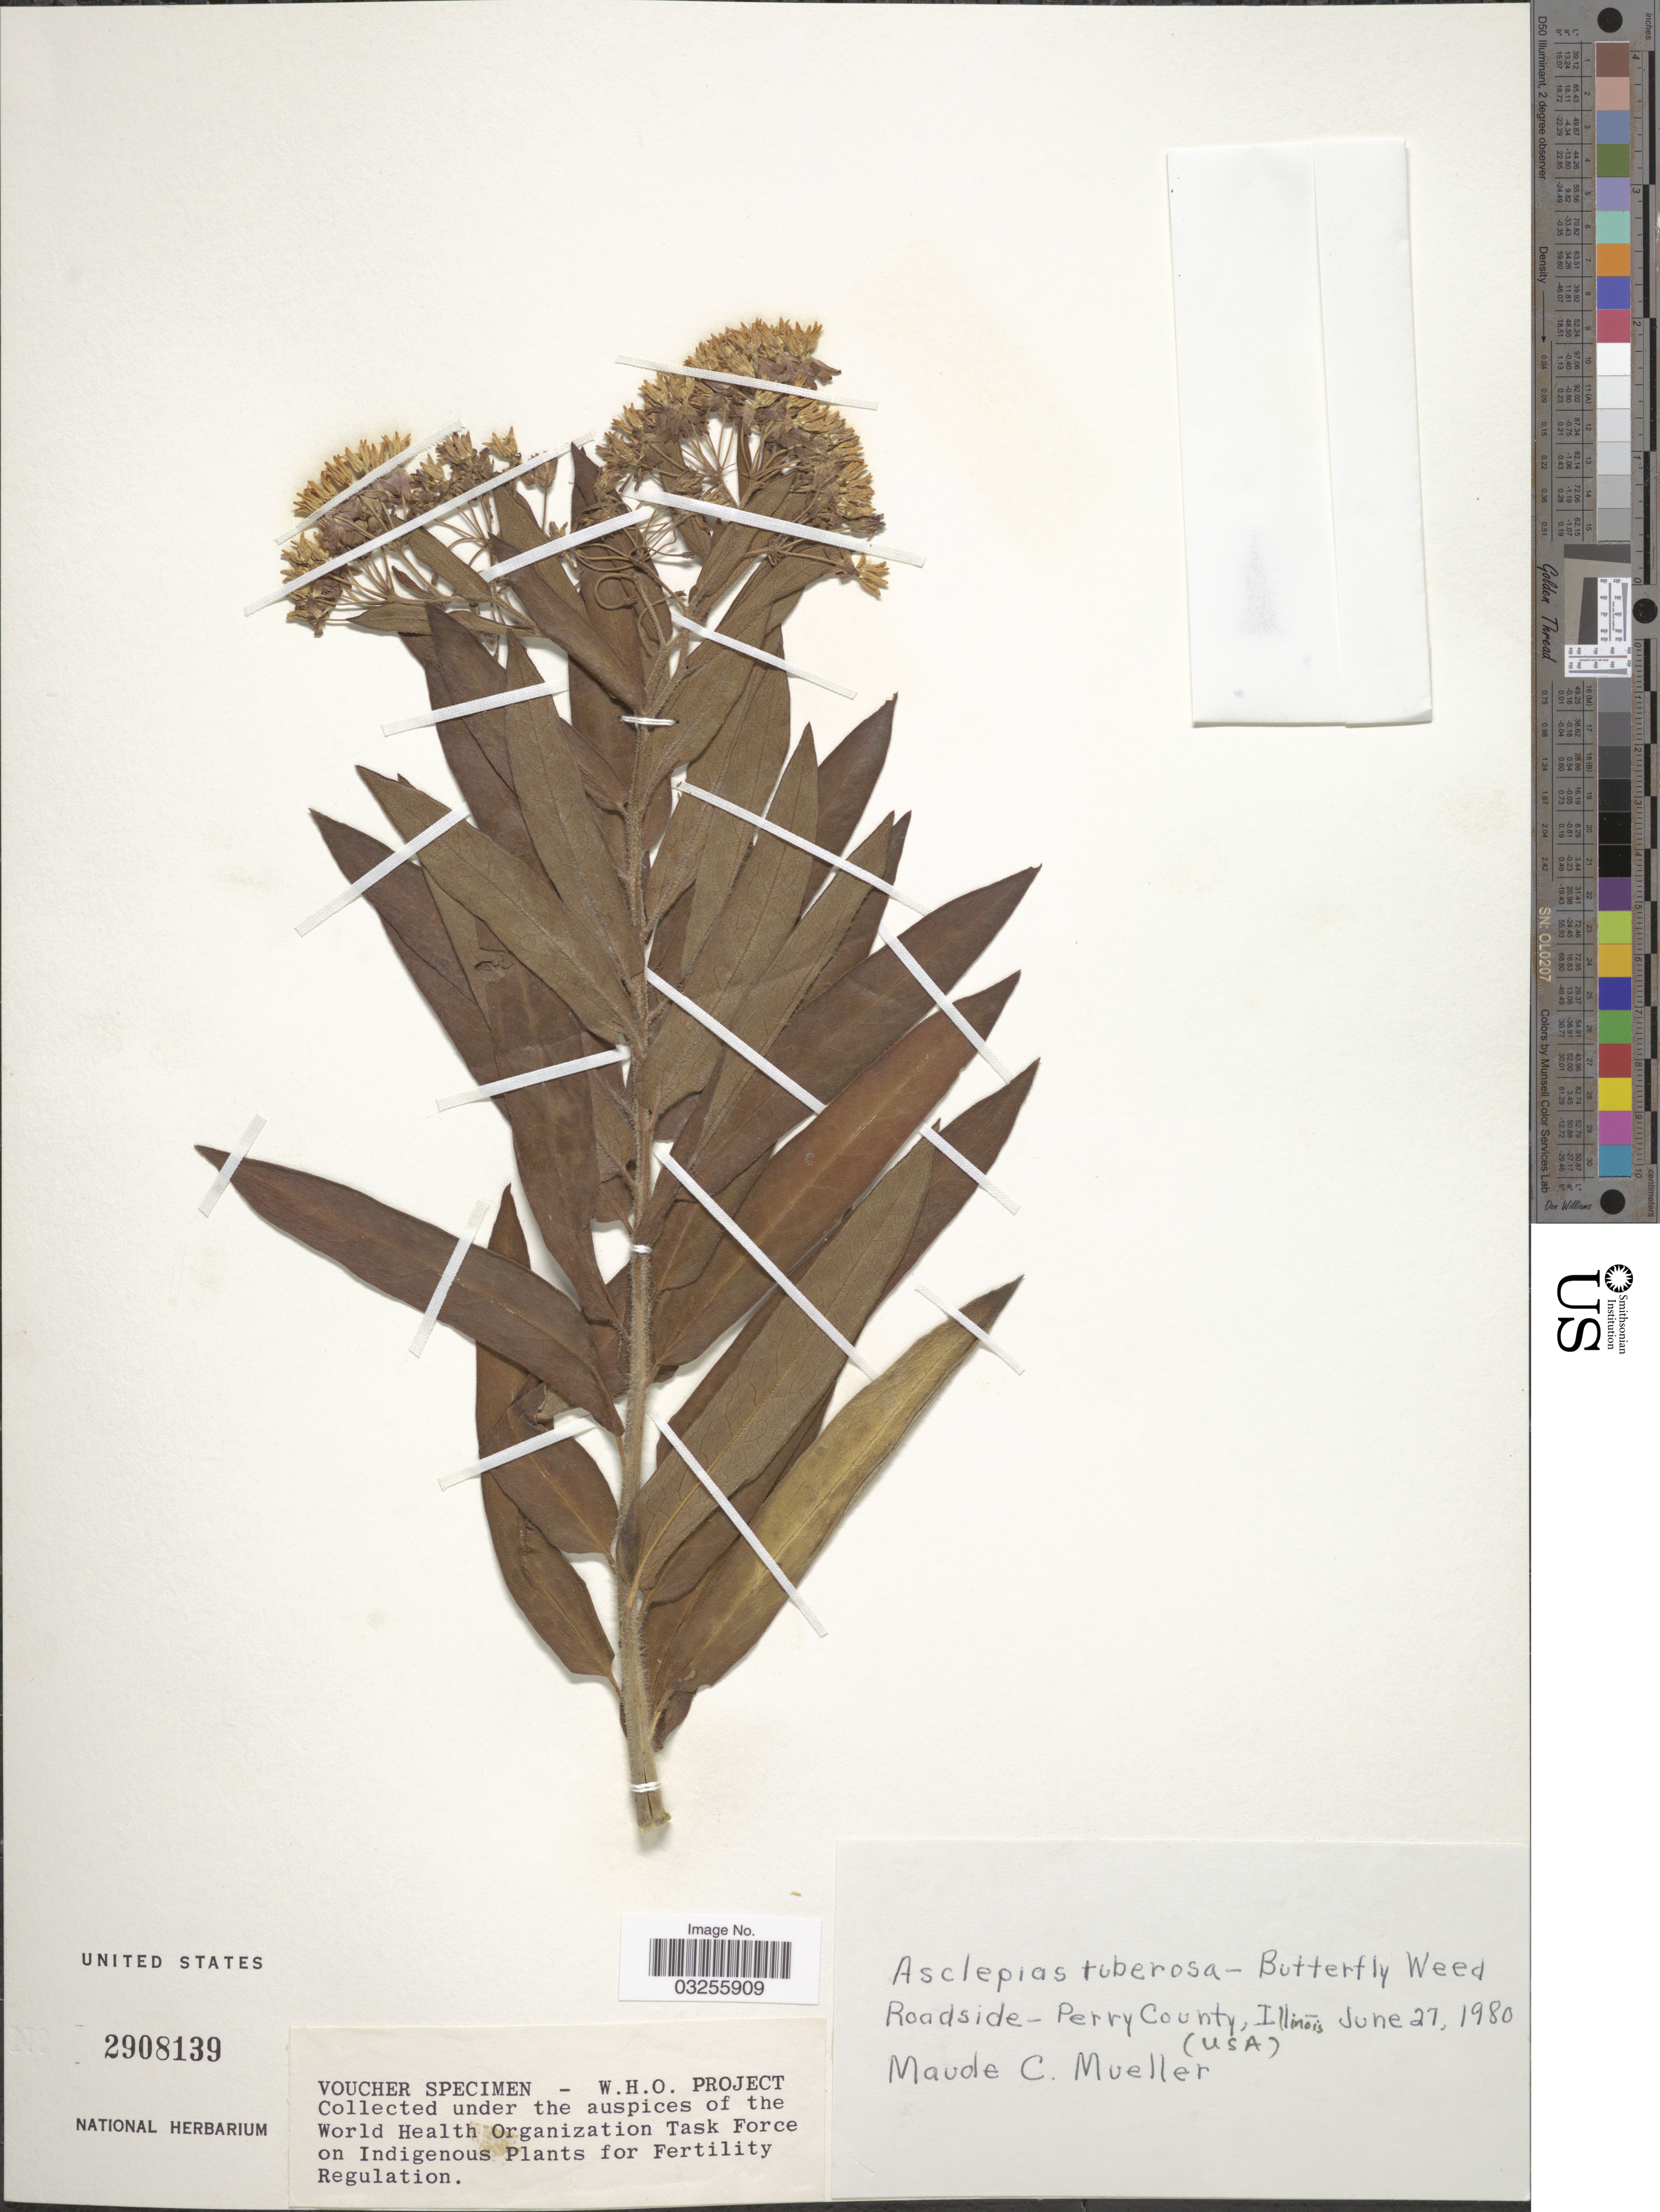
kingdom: Plantae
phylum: Tracheophyta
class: Magnoliopsida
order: Gentianales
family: Apocynaceae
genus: Asclepias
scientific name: Asclepias tuberosa subsp. interior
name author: Woodson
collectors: M. Mueller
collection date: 1980-06-27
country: United States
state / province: Illinois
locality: Roadside- Perry County.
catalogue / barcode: US 2908139